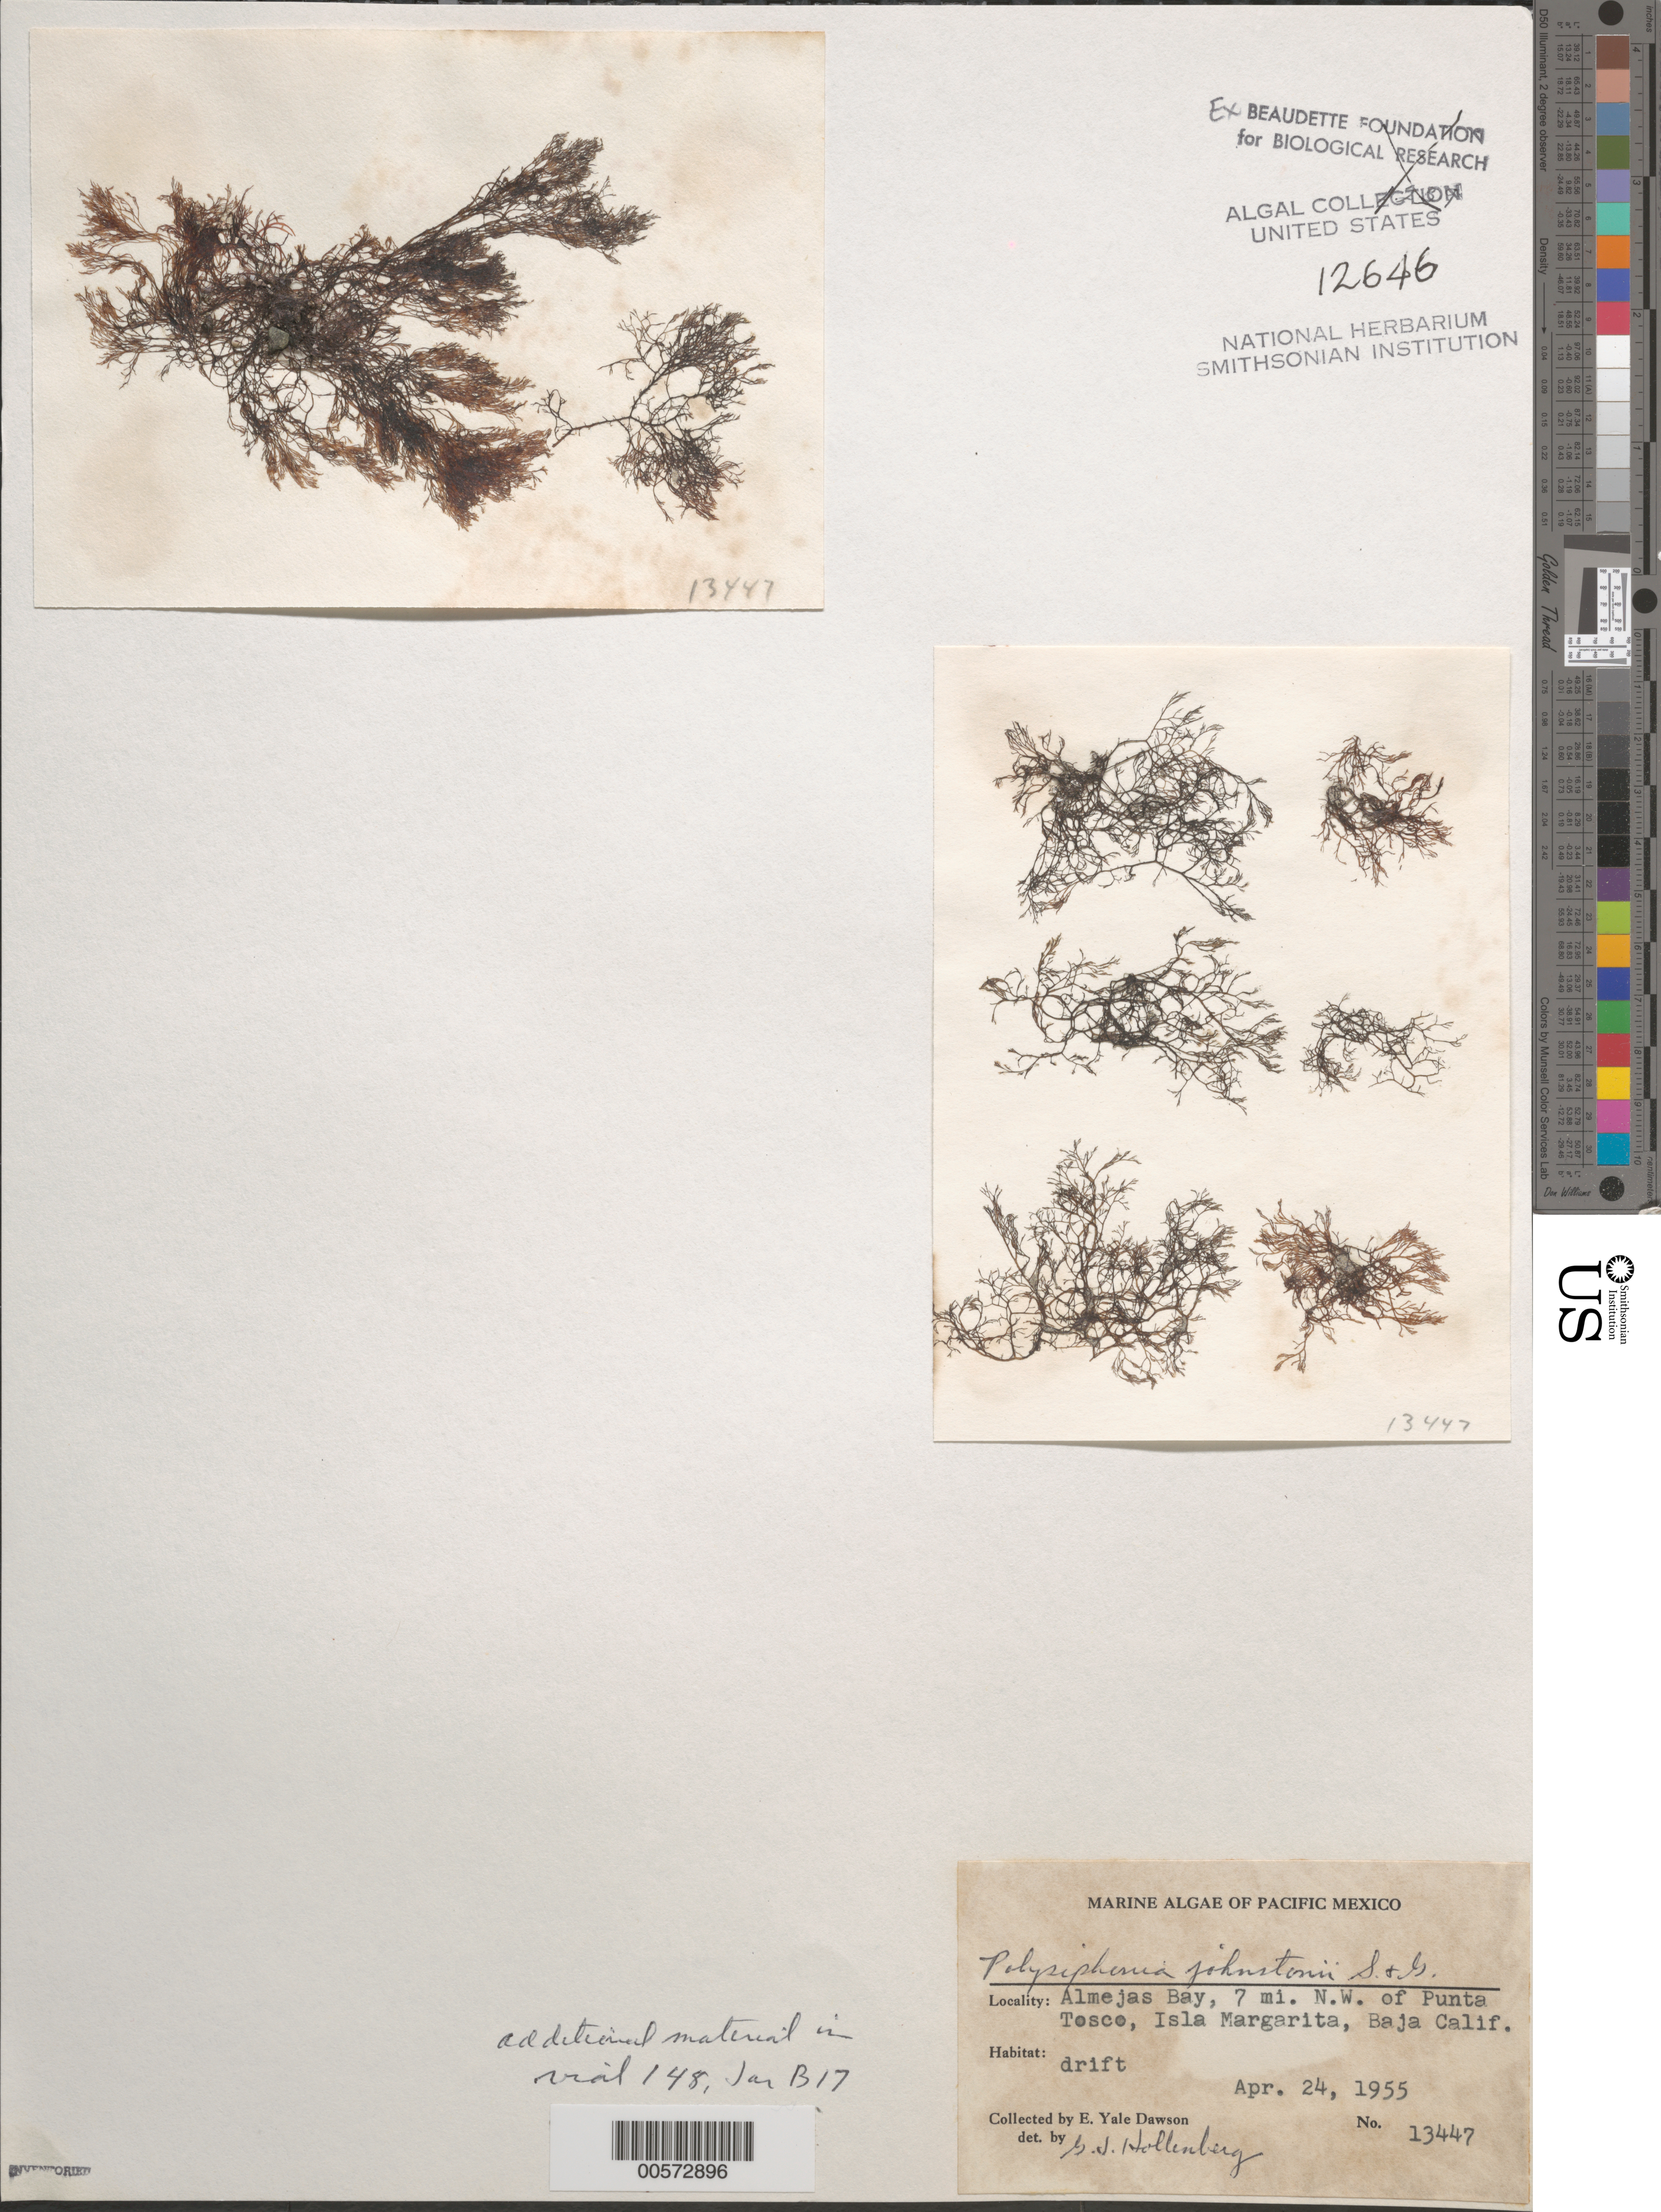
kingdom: Plantae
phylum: Rhodophyta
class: Florideophyceae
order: Ceramiales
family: Rhodomelaceae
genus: Melanothamnus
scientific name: Melanothamnus johnstonii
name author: (Setchell & N.L. Gardner) Diaz-Tapia & Maggs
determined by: Algae name updating Project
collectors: E. Y. Dawson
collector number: EYD 13447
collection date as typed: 24 Apr 1955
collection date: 1955-04-24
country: Mexico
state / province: Baja California Sur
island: Isla Margarita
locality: Almejas Bay, 7 miles northwest of Punta Tosco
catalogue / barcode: US 12646